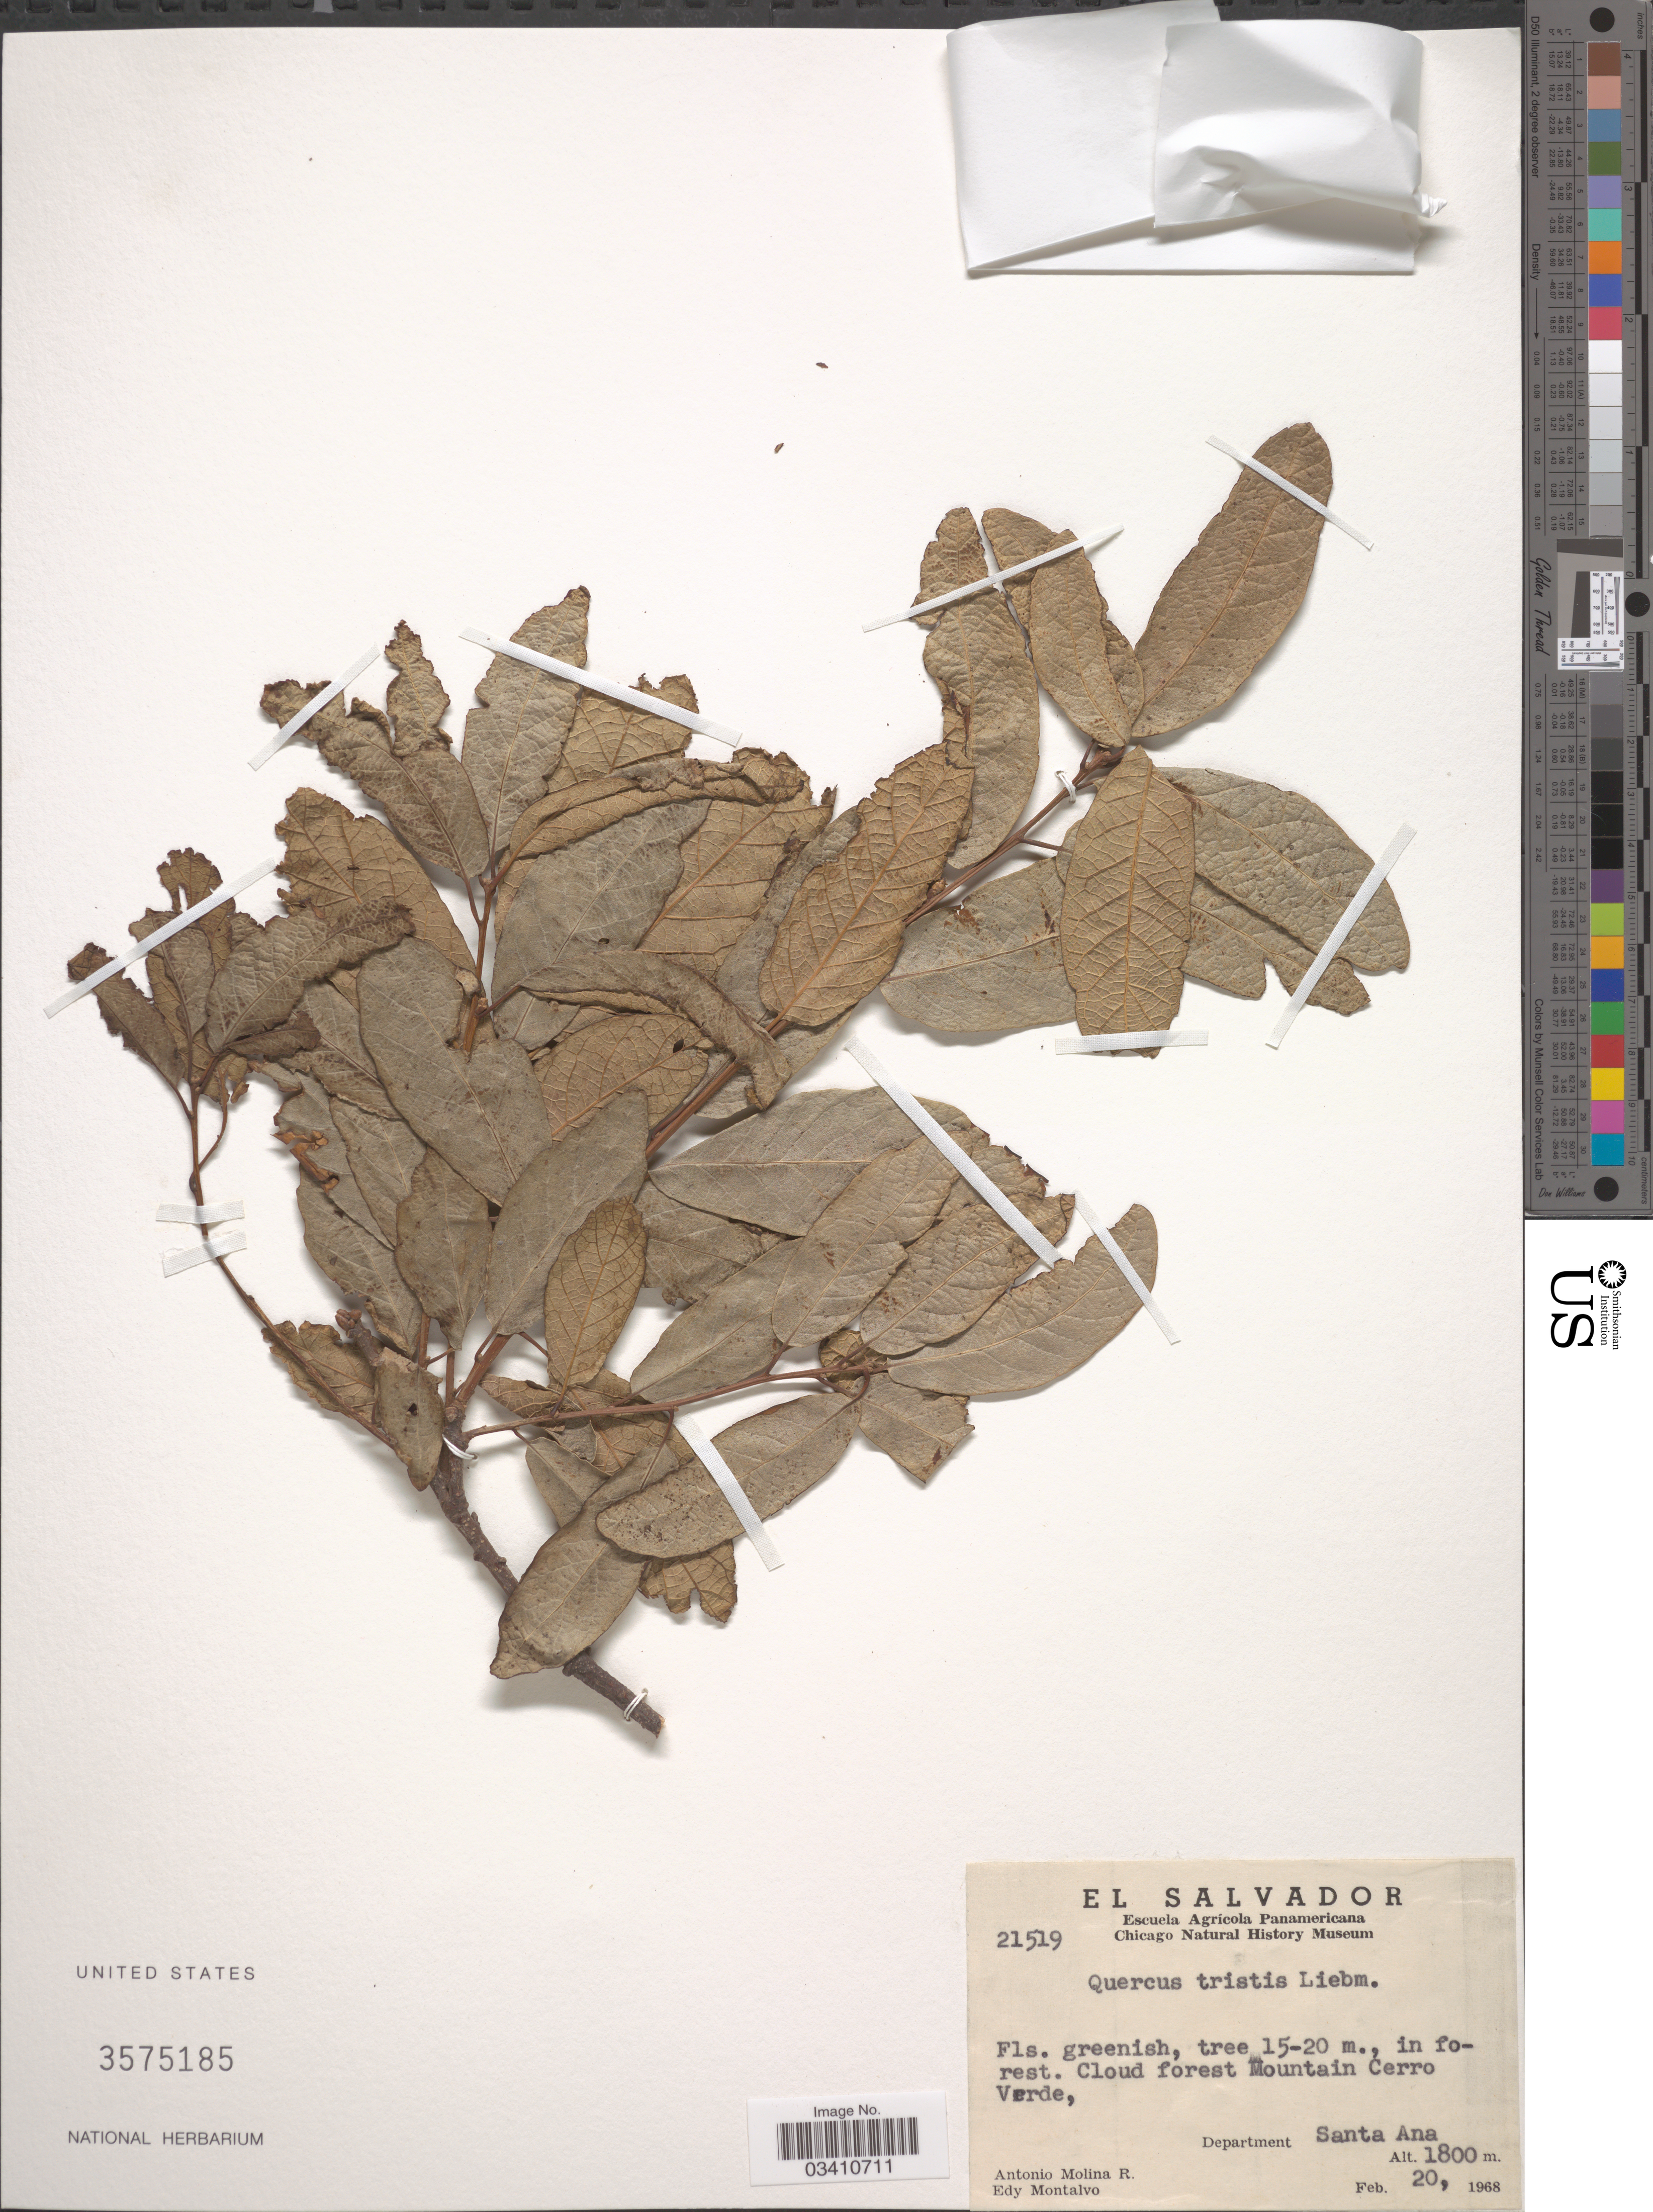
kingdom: Plantae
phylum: Tracheophyta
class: Magnoliopsida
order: Fagales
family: Fagaceae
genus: Quercus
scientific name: Quercus tristis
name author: Liebm.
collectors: A. Molina R. & E. A. Montalvo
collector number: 21519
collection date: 1968-02-20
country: El Salvador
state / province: Santa Ana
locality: Cloud forest Mountain Cerro Verde, Department Santa Ana.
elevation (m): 1800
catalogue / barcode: US 3575185